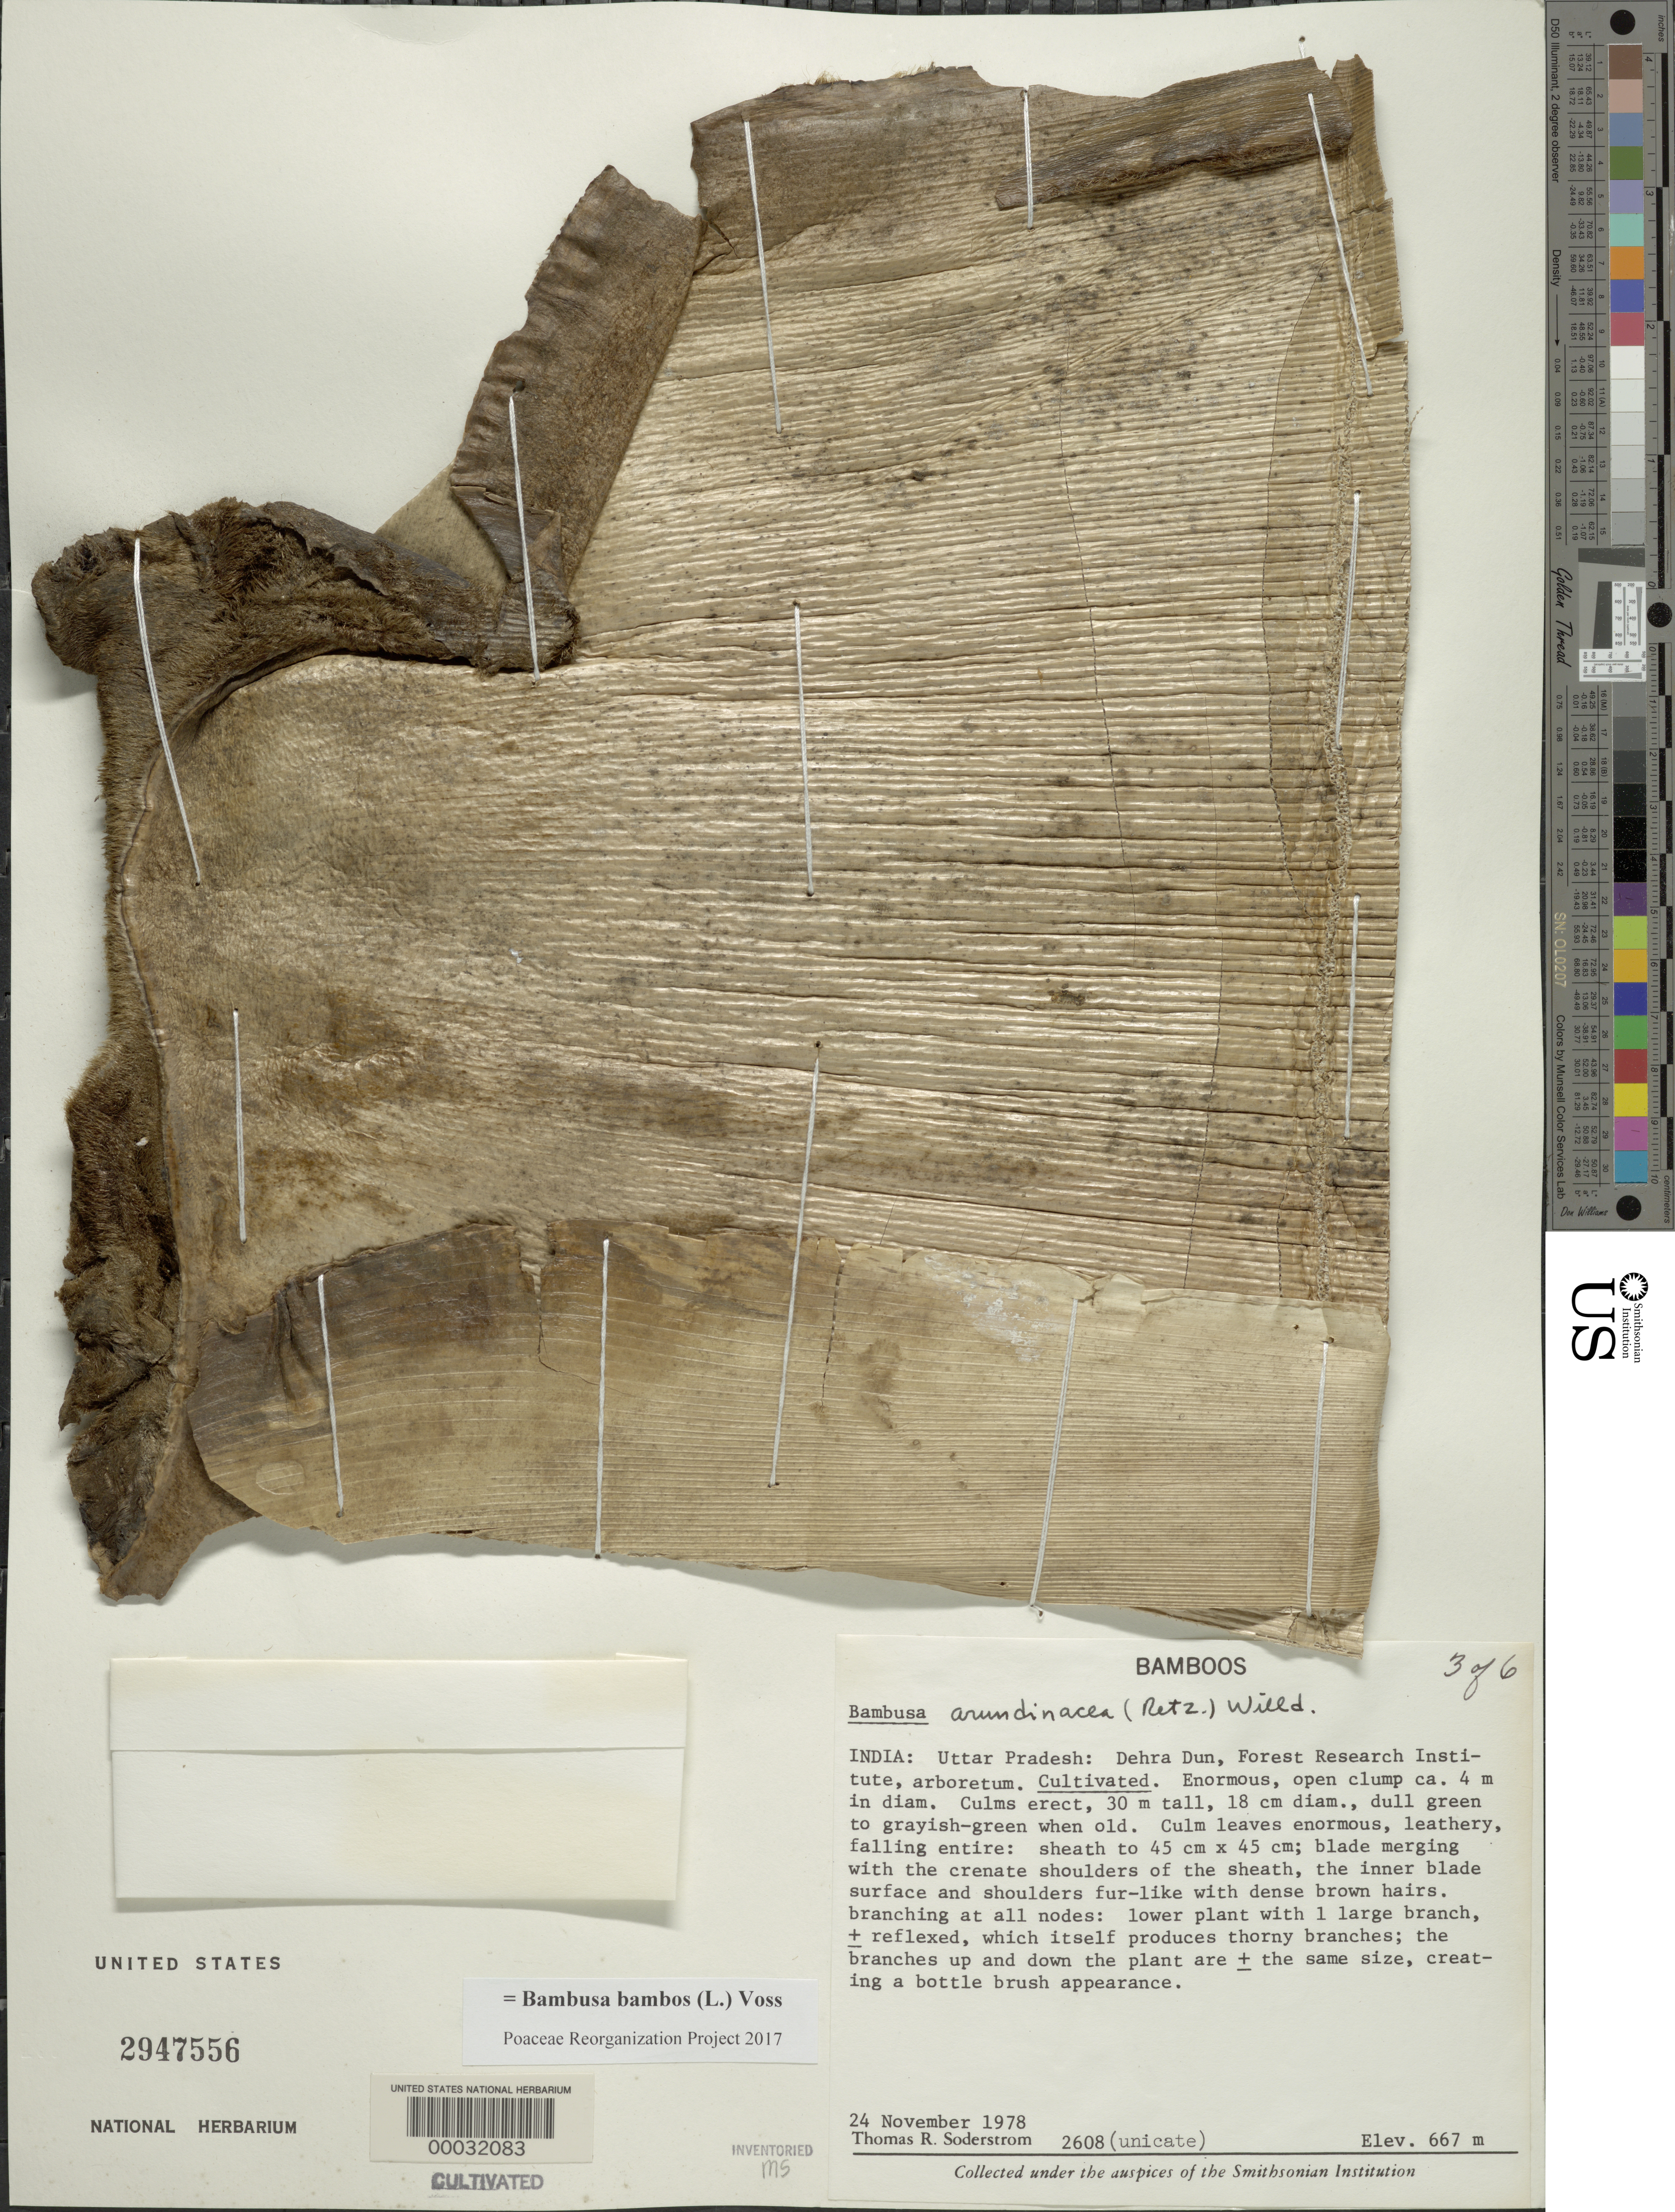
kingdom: Plantae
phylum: Tracheophyta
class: Liliopsida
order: Poales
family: Poaceae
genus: Bambusa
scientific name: Bambusa bambos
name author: (L.) Voss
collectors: T. R. Soderstrom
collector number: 2608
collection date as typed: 24 Nov 1978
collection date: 1978-11-24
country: India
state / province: Uttar Pradesh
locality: Forest research institute-dehra dun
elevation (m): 667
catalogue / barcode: US 2947556